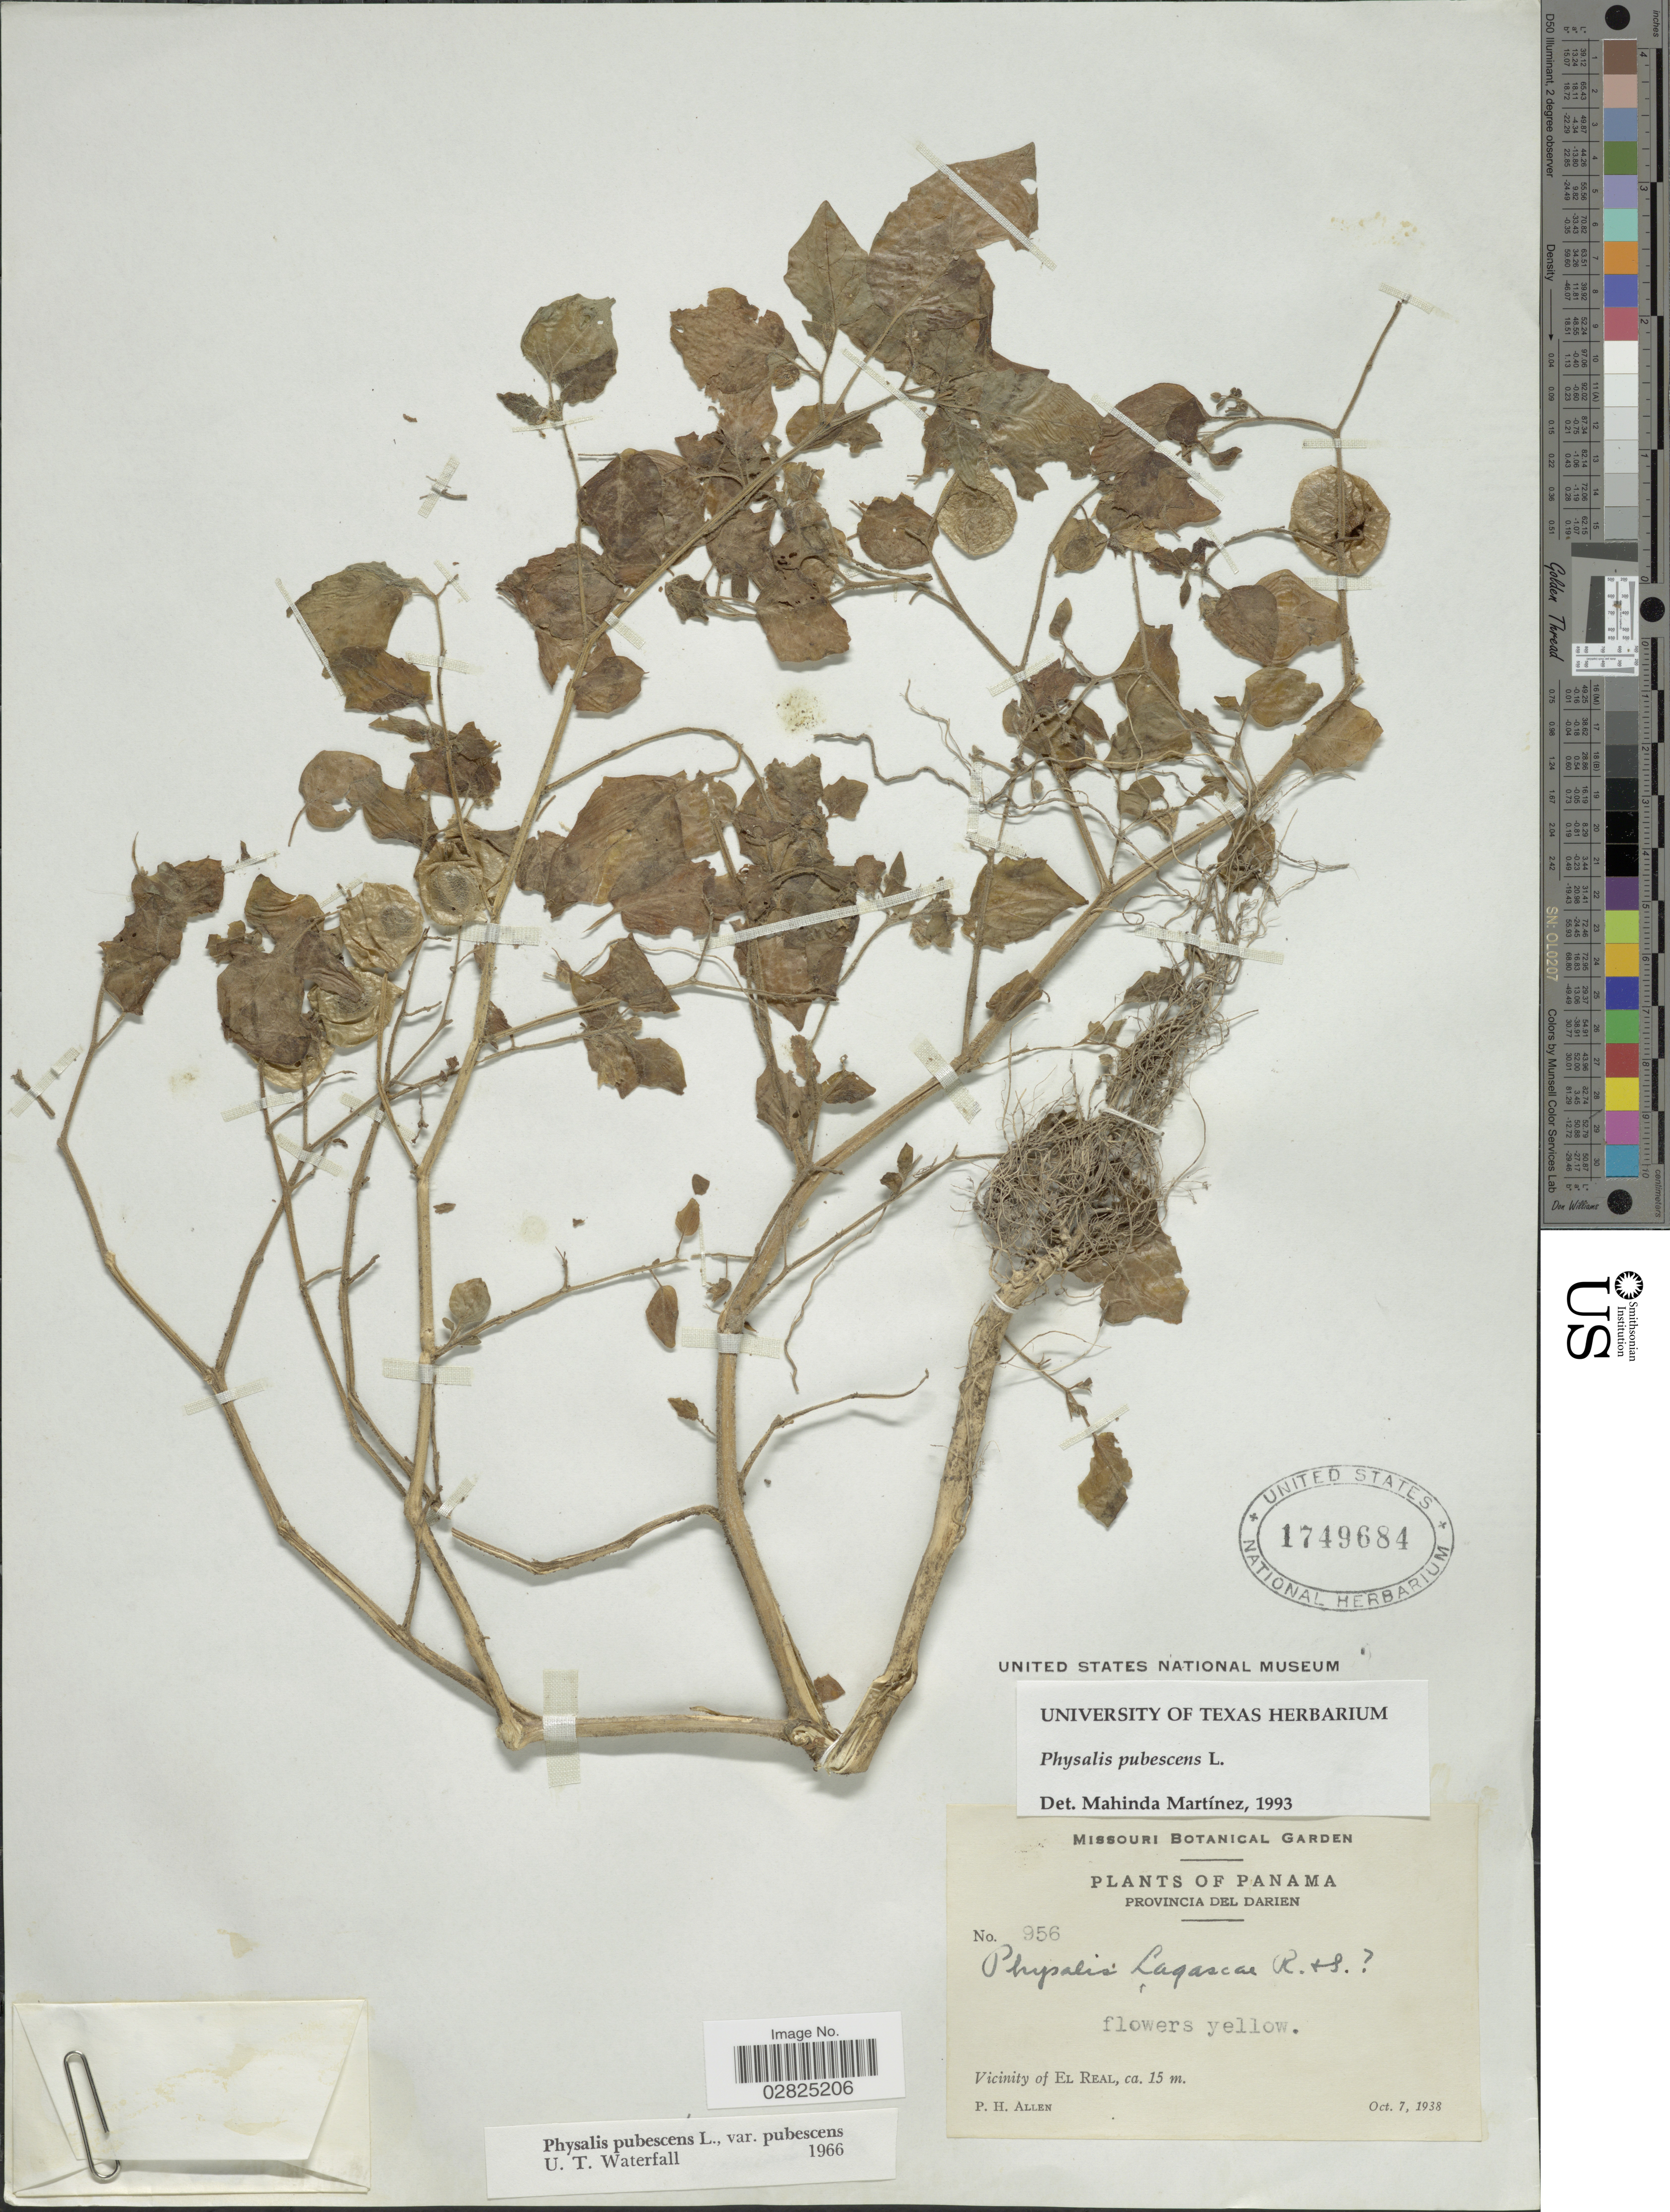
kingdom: Plantae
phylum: Tracheophyta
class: Magnoliopsida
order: Solanales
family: Solanaceae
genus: Physalis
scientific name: Physalis pubescens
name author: L.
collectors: P. H. Allen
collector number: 956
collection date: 1938-10-07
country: Panama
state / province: Darién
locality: Vicinity of El Real.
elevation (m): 15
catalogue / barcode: US 1749684